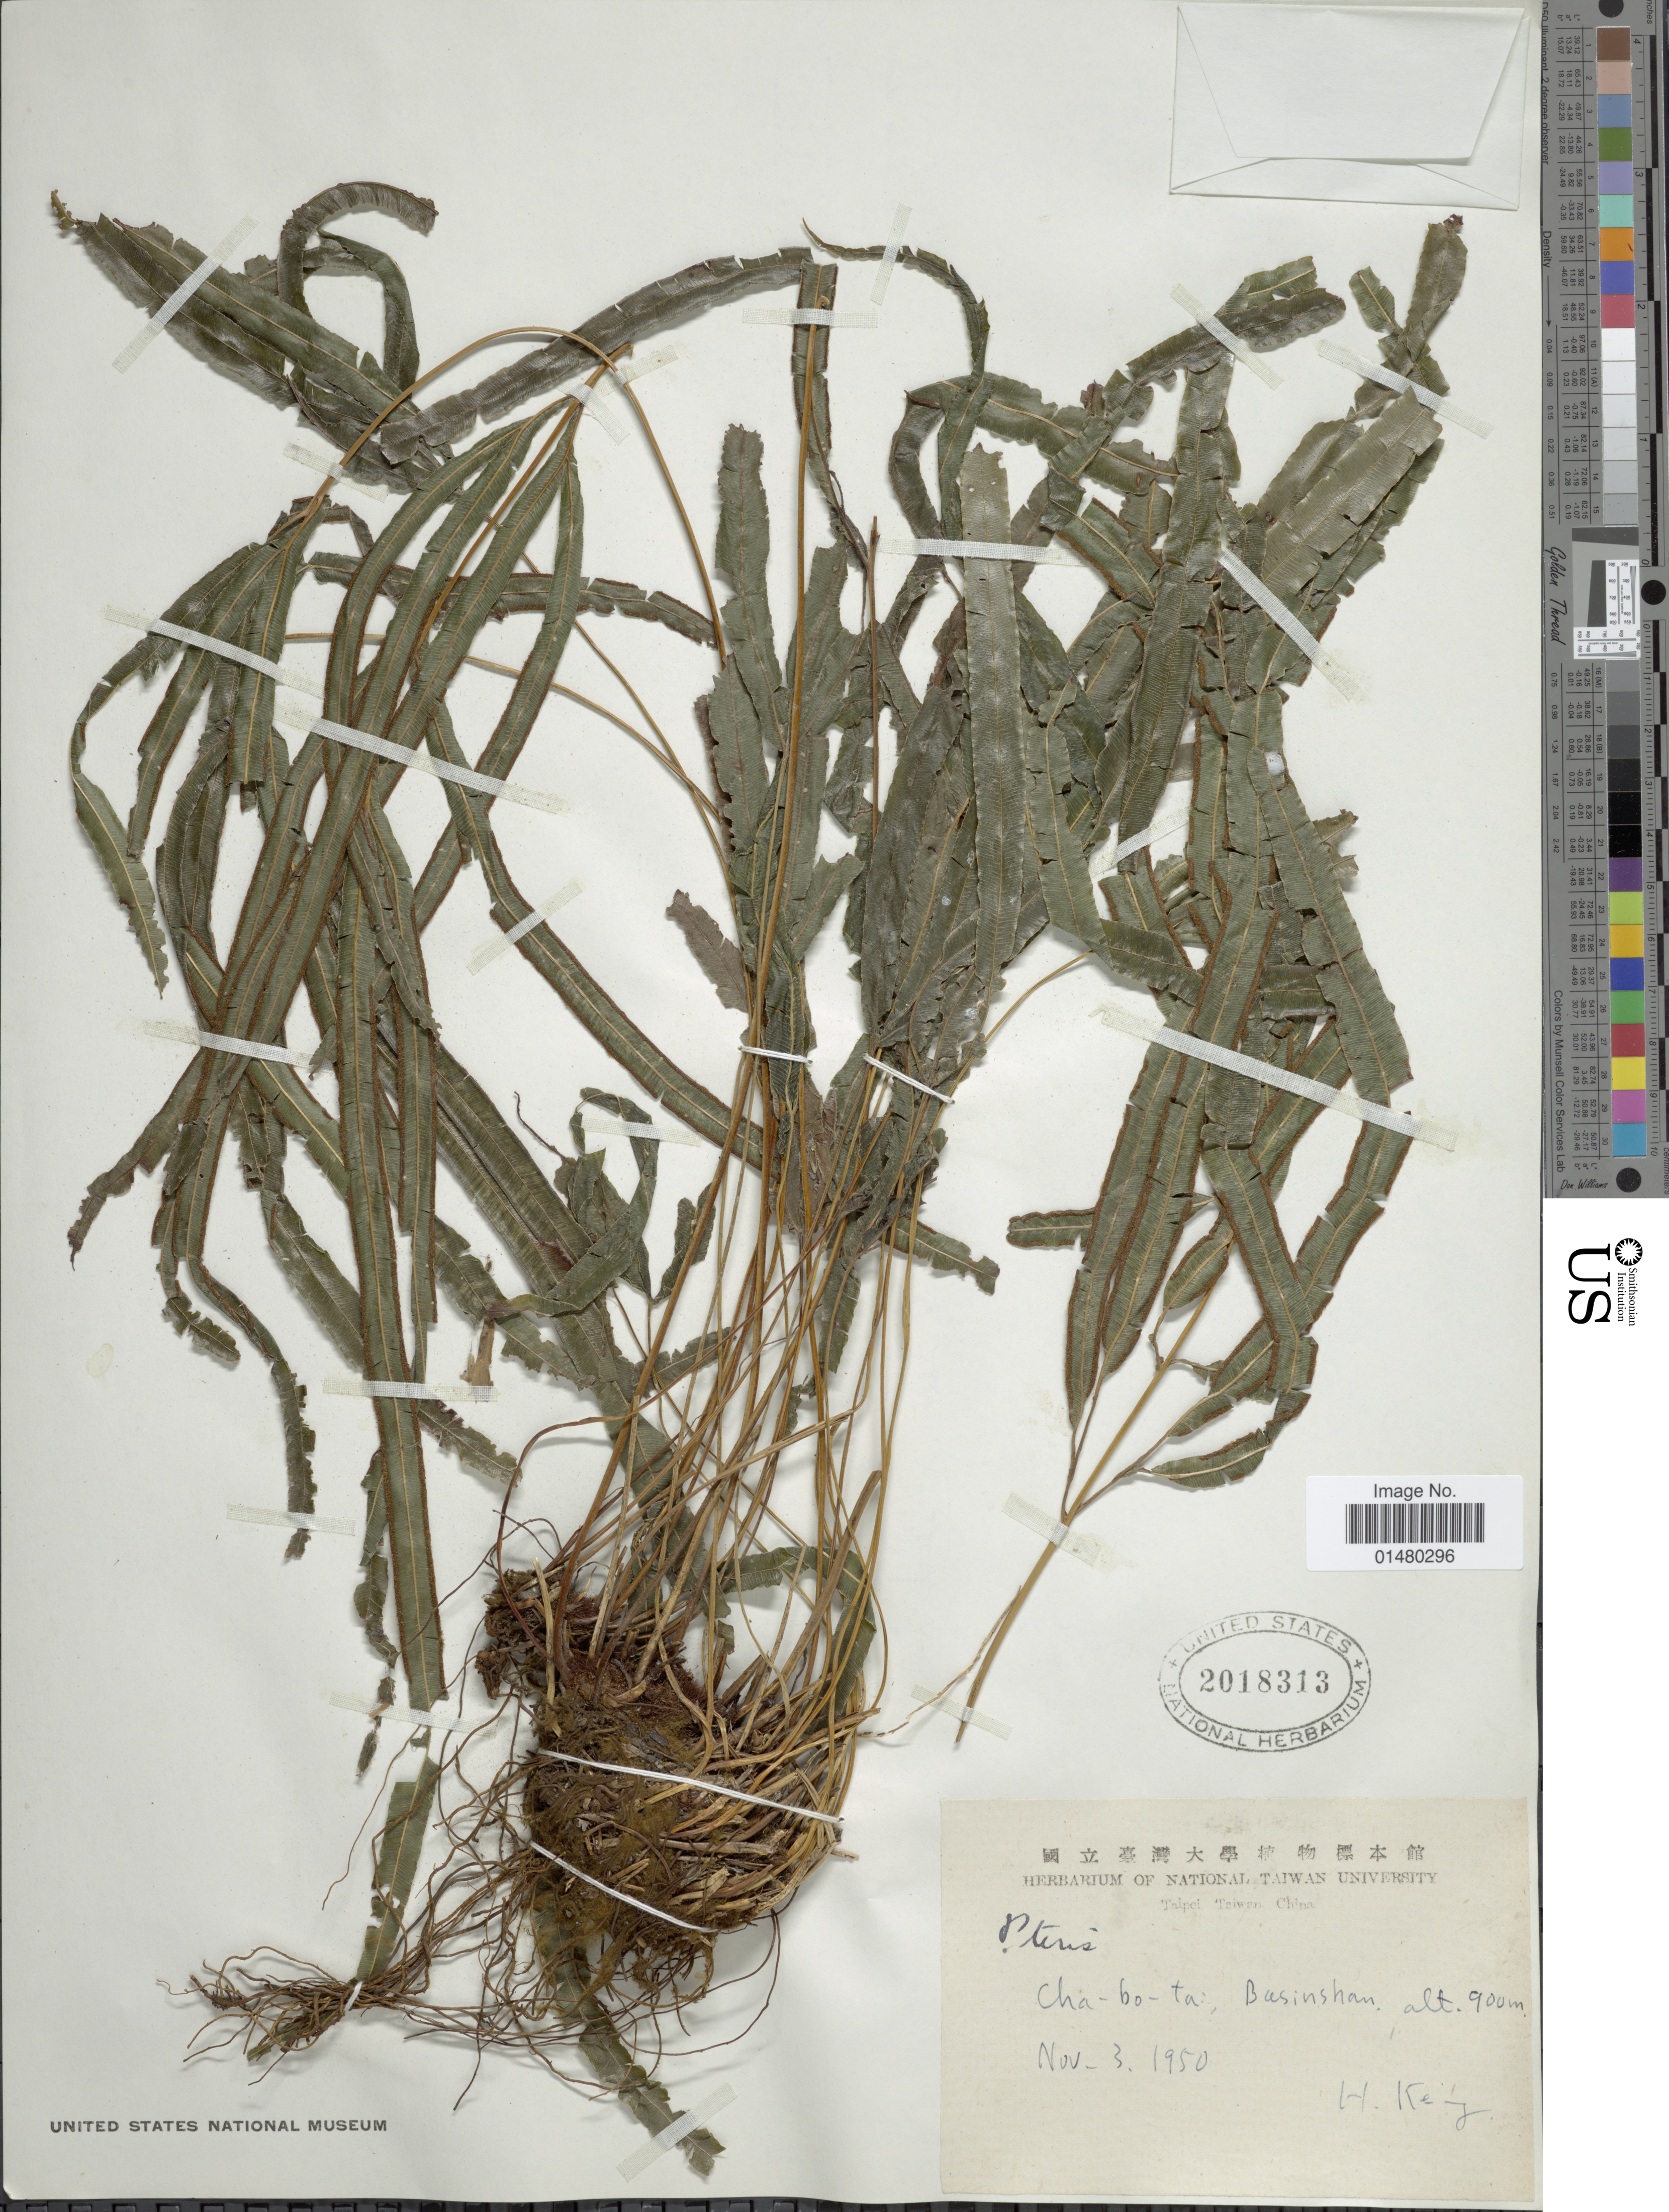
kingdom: Plantae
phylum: Tracheophyta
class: Polypodiopsida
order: Polypodiales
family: Pteridaceae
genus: Pteris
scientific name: Pteris cretica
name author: L.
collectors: H. Ke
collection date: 1950-11-03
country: Taiwan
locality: Taipei, Taiwan, China, Cha-bo-ta; Basinshan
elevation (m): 900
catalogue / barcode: US 2018313